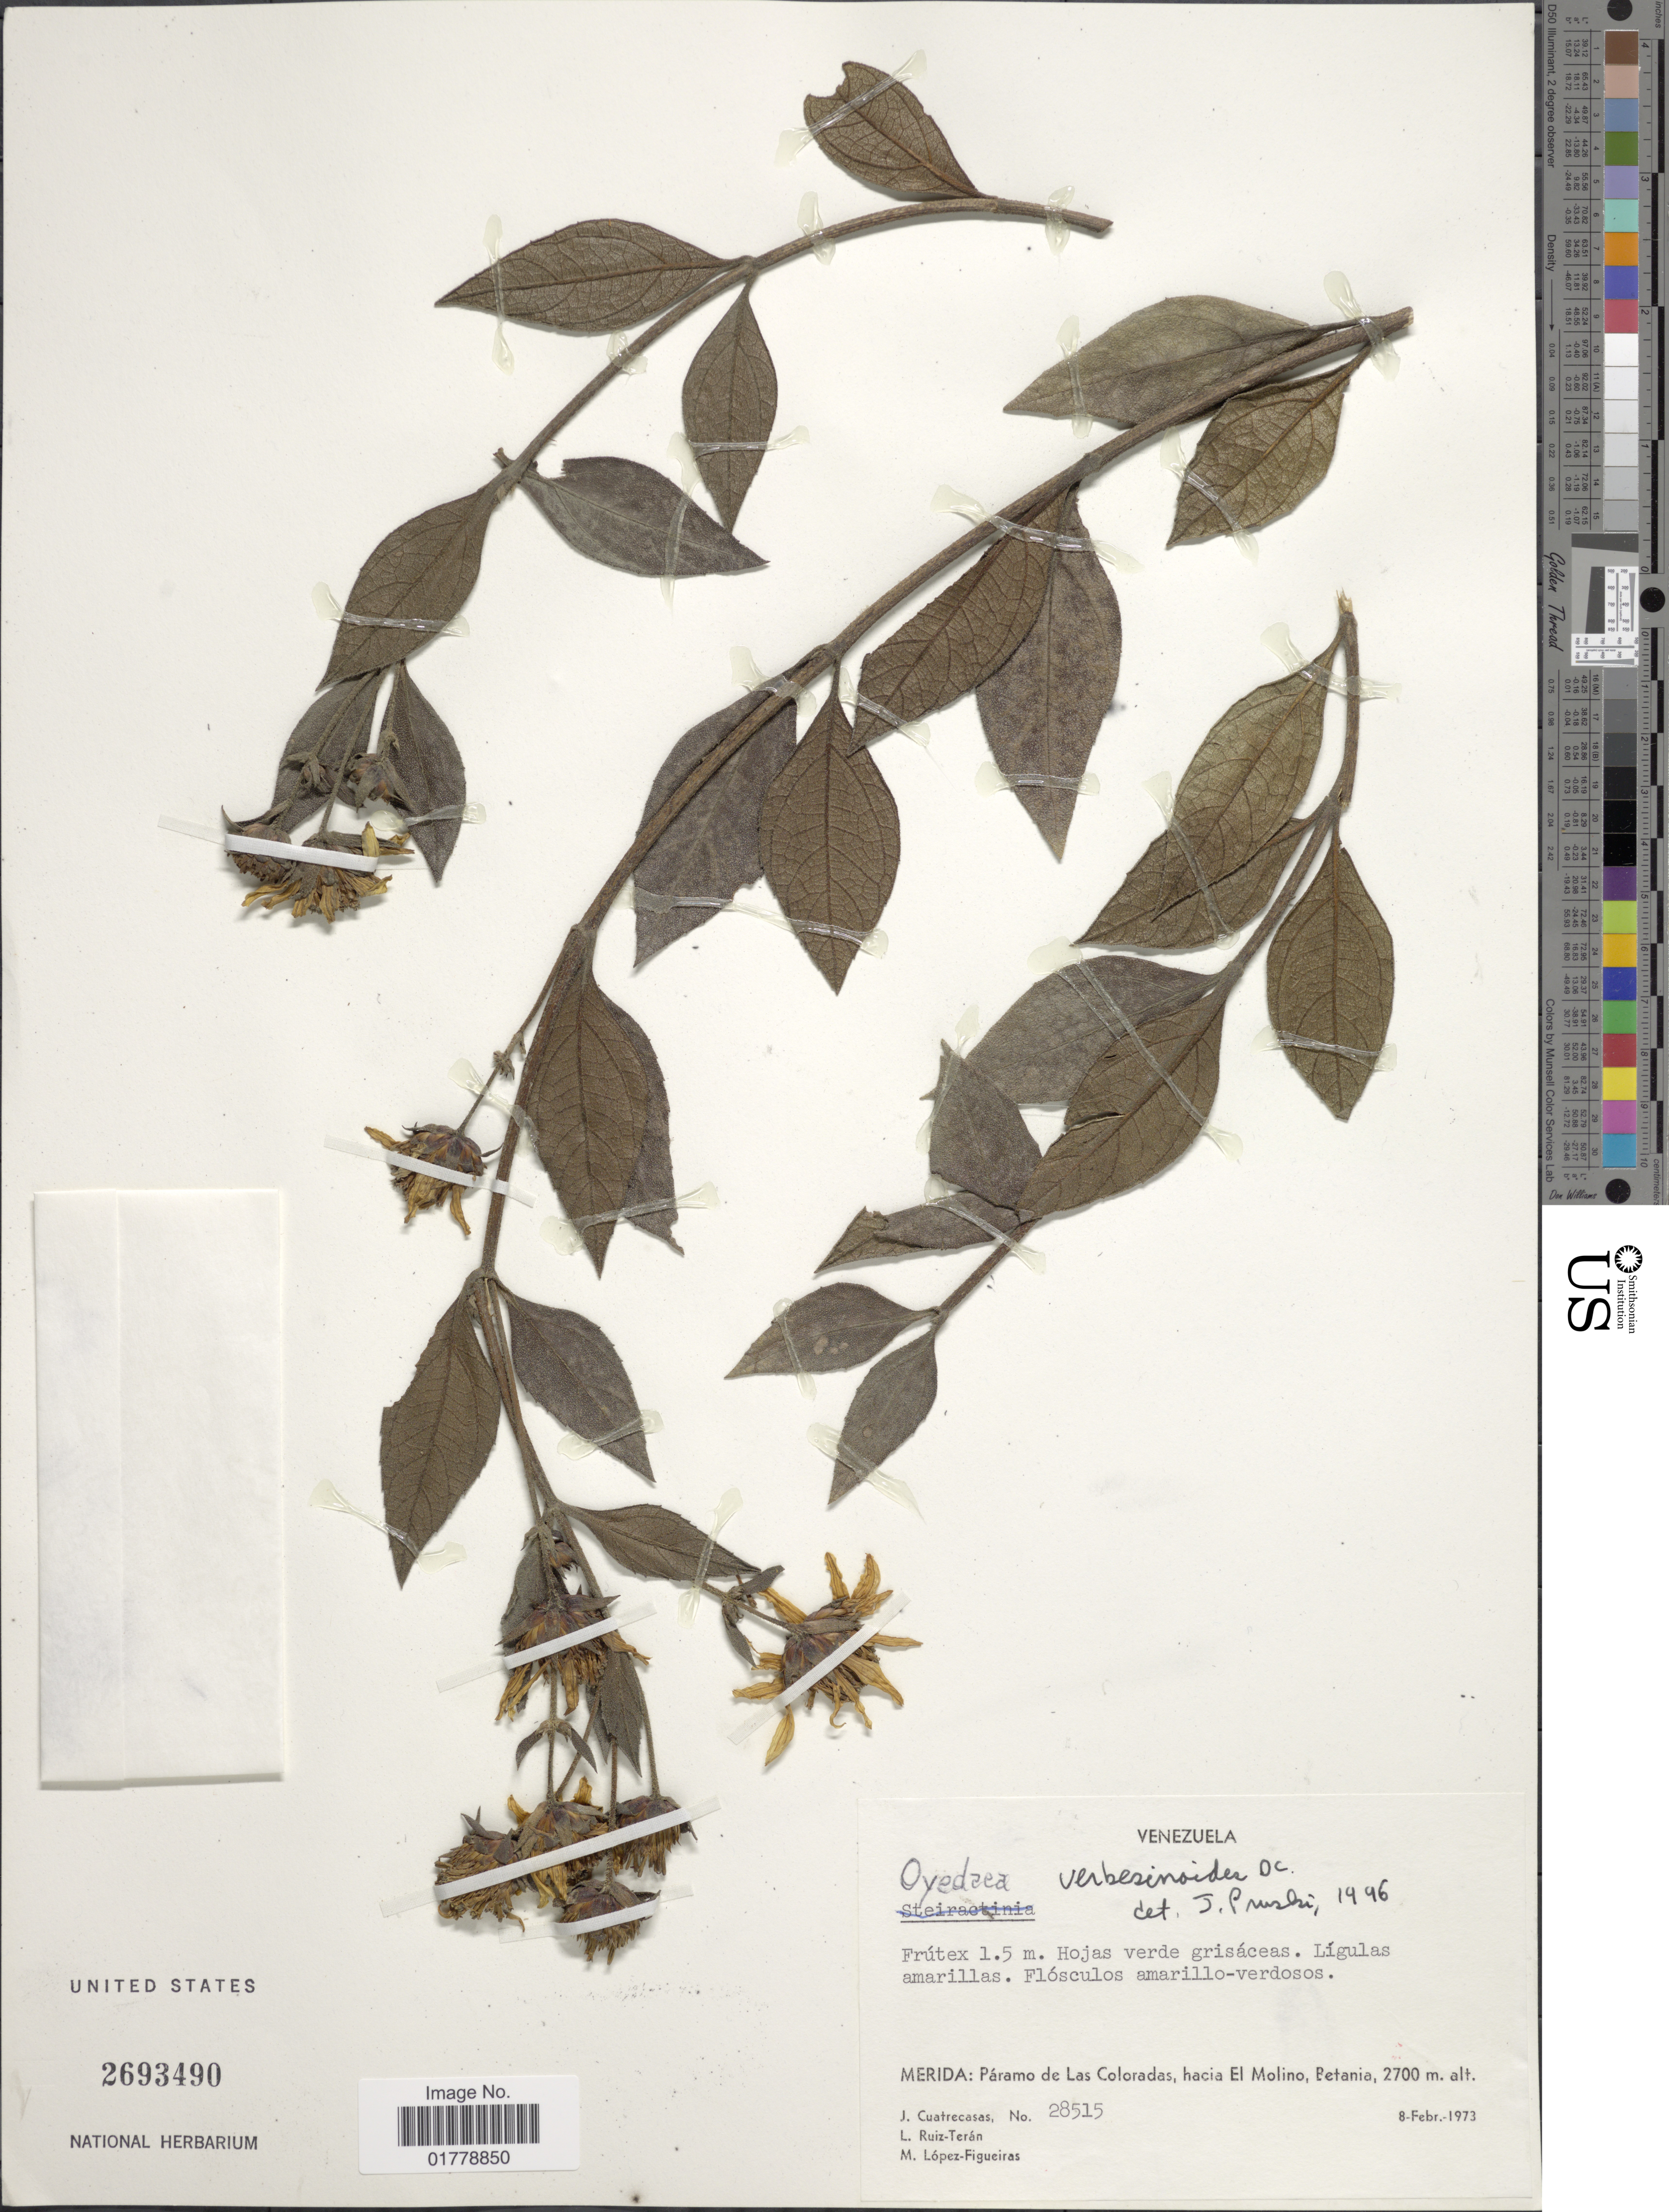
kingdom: Plantae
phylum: Tracheophyta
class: Magnoliopsida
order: Asterales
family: Asteraceae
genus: Oyedaea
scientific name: Oyedaea verbesinoides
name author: DC.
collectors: J. Cuatrecasas, L. E. Ruíz-Terán & M. Lopéz-F.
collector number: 28515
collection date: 1973-02-08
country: Venezuela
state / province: Mérida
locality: Merida: Páramo de Las Colorados, hacia El Molino, Petania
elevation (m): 2700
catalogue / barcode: US 2693490